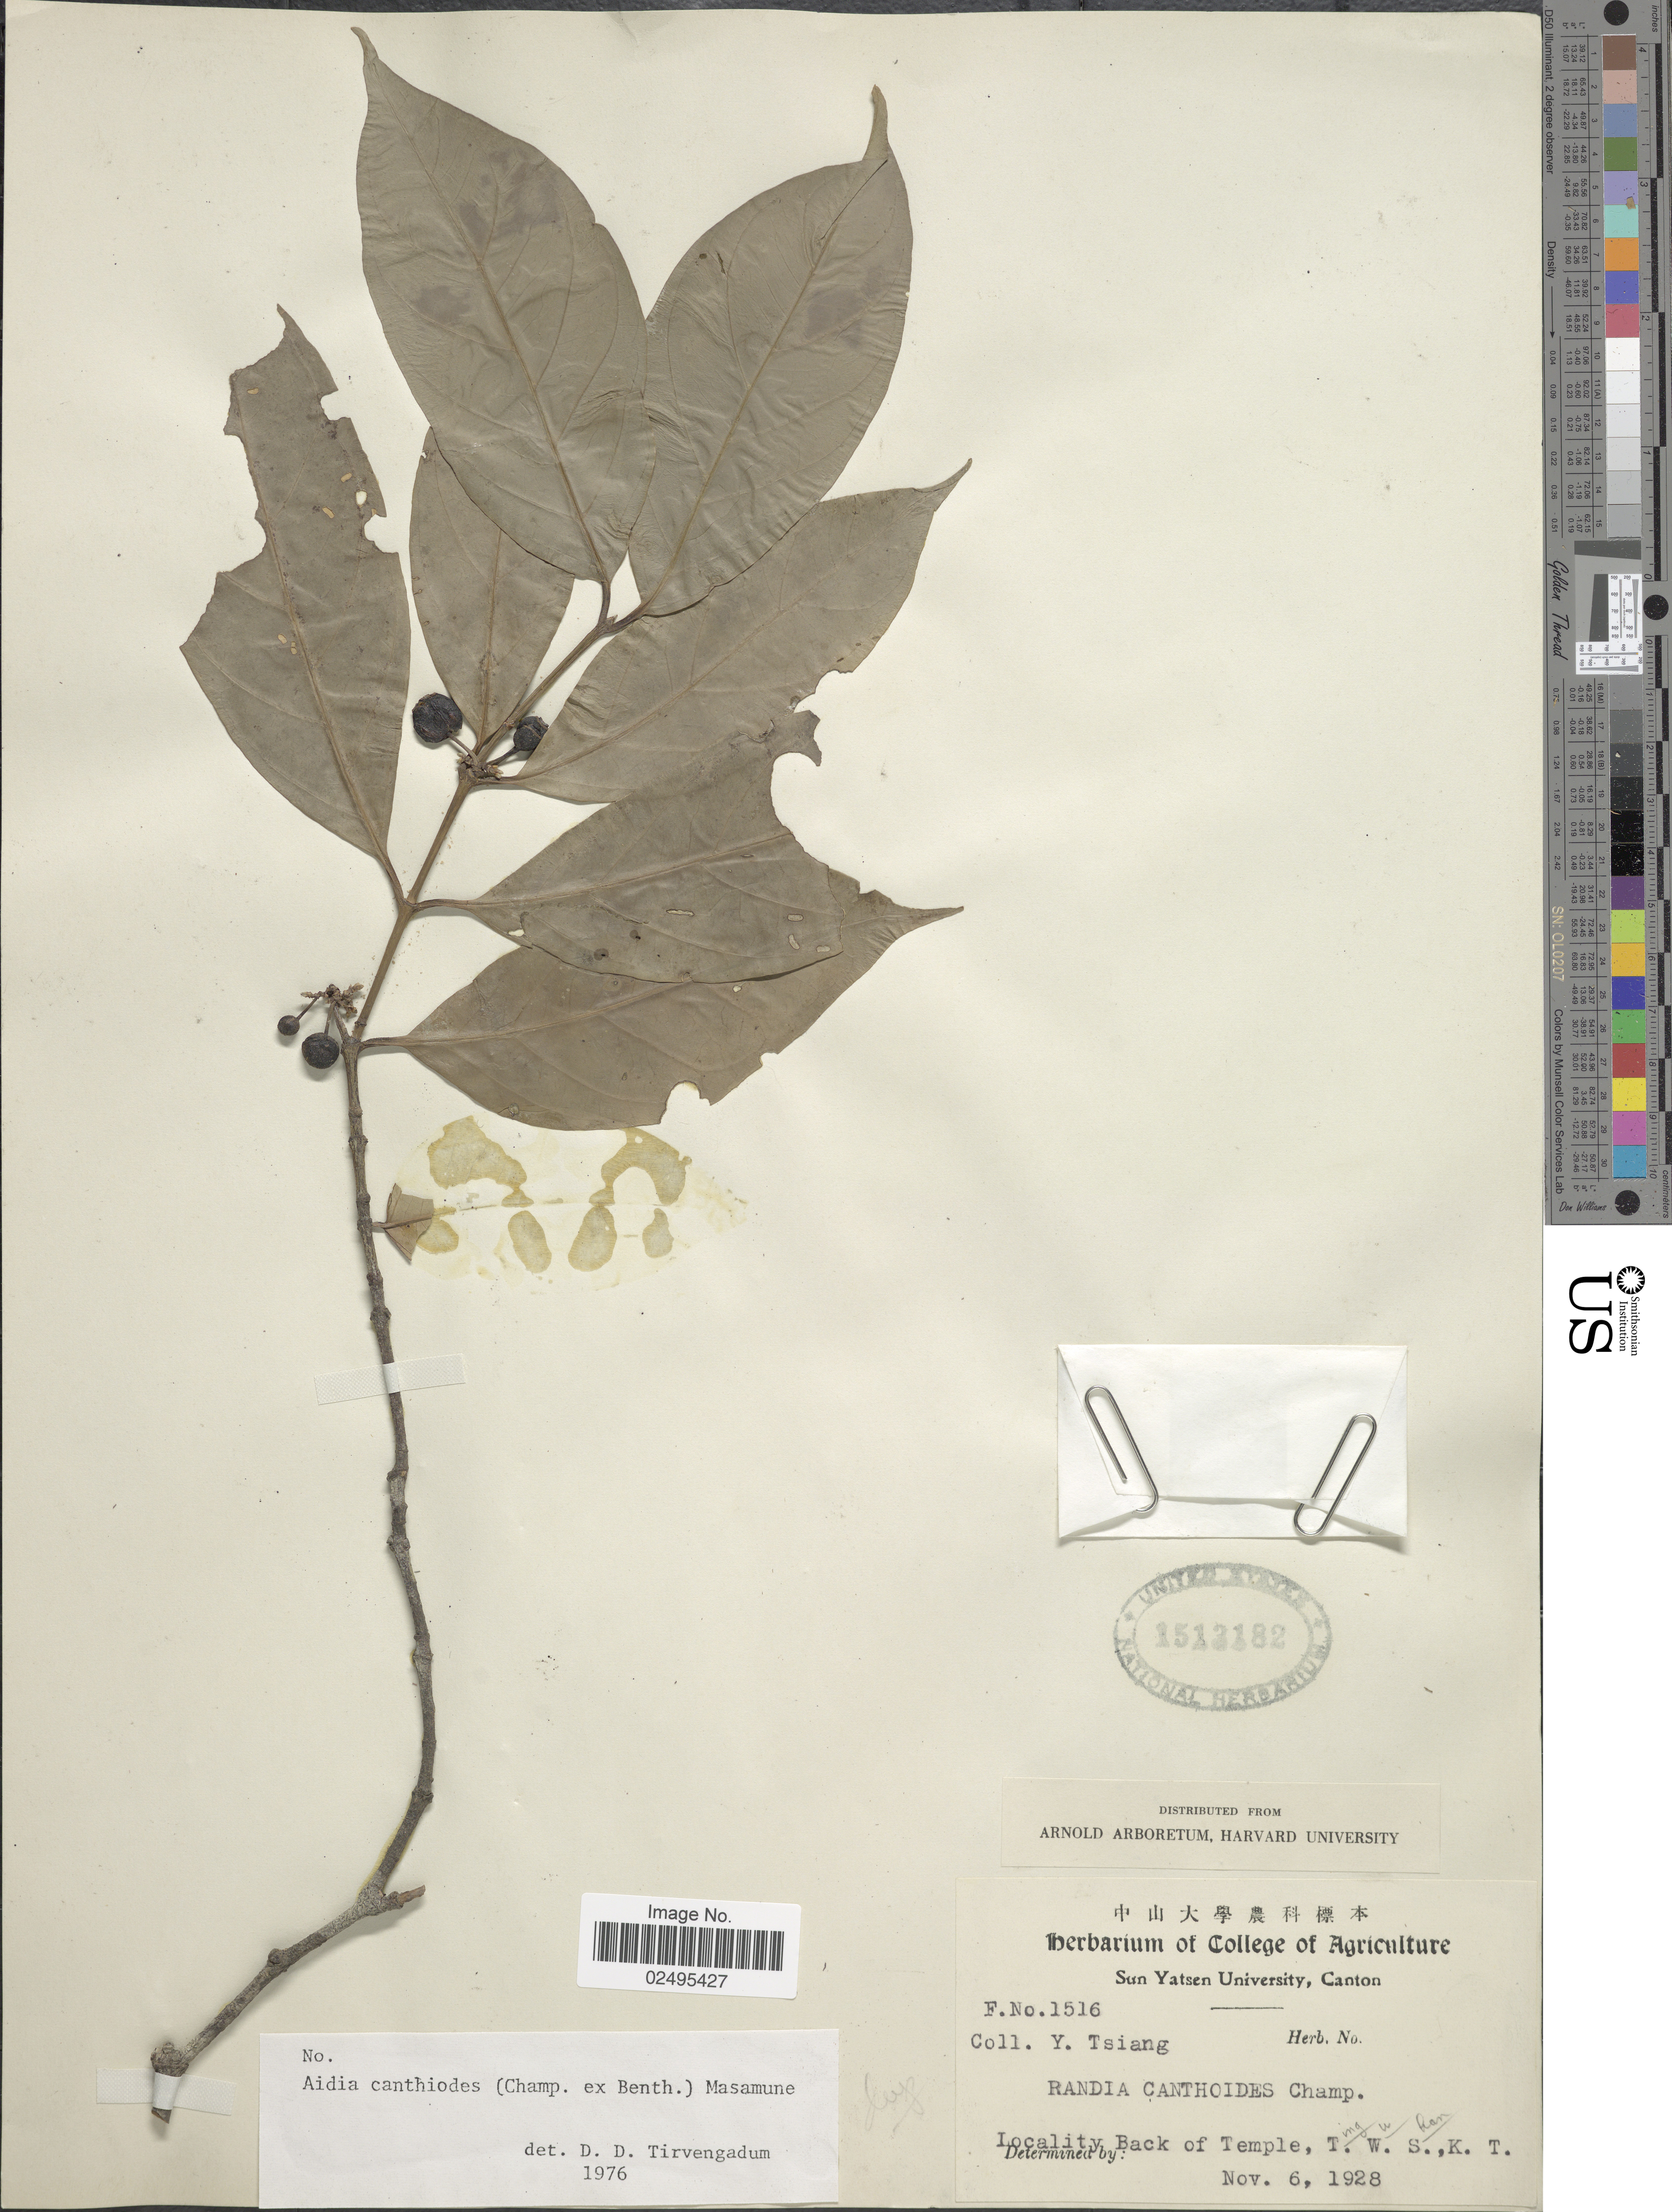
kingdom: Plantae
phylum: Tracheophyta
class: Magnoliopsida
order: Gentianales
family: Rubiaceae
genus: Aidia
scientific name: Aidia canthioides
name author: (Champ. ex Benth.) Masam.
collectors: Y. Tsiang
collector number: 1516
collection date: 1928-11-06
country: China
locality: Back of Temple, Ting Wu Shan, K.T.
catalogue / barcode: US 153182